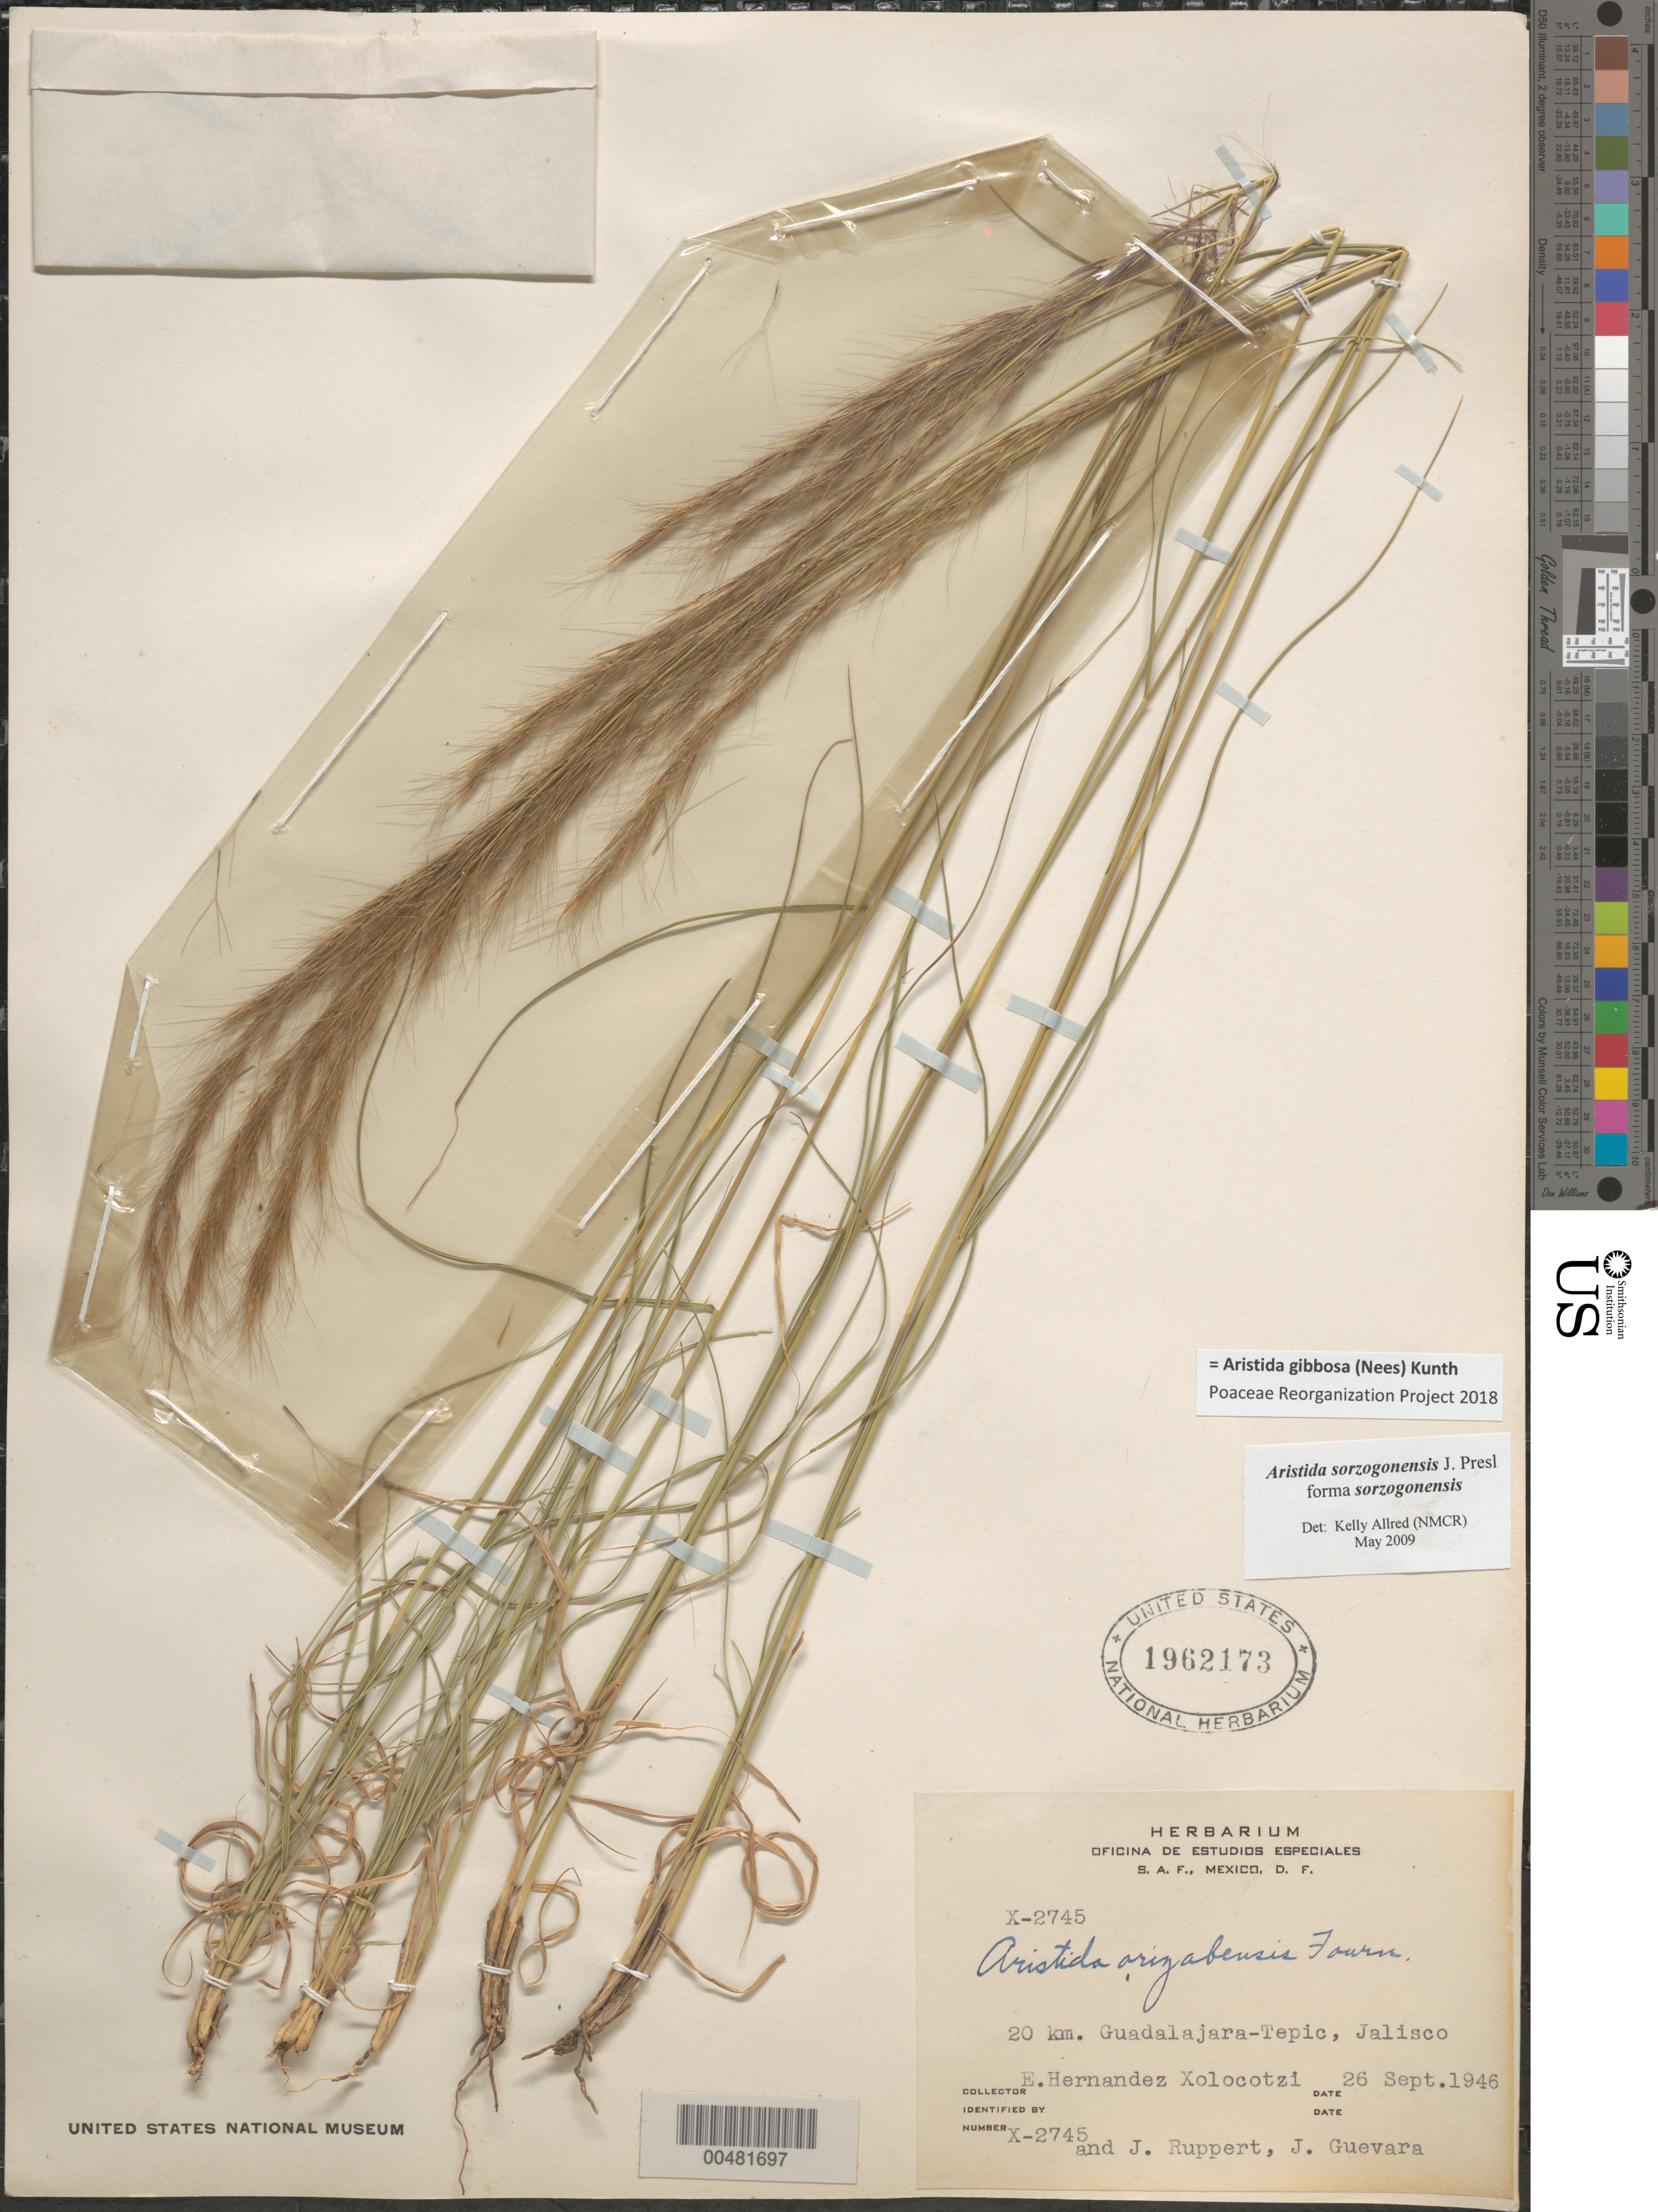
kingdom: Plantae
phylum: Tracheophyta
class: Liliopsida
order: Poales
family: Poaceae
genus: Aristida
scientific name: Aristida sorzogonensis f. sorzogonensis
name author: J. Presl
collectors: E. I. Hernández-X., J. Ruppert & J. Guevara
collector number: X-2745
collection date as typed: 26 Sep 1946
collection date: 1946-09-26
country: Mexico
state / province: Jalisco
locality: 20 km Guadalajara - Tepic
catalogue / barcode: US 1962173